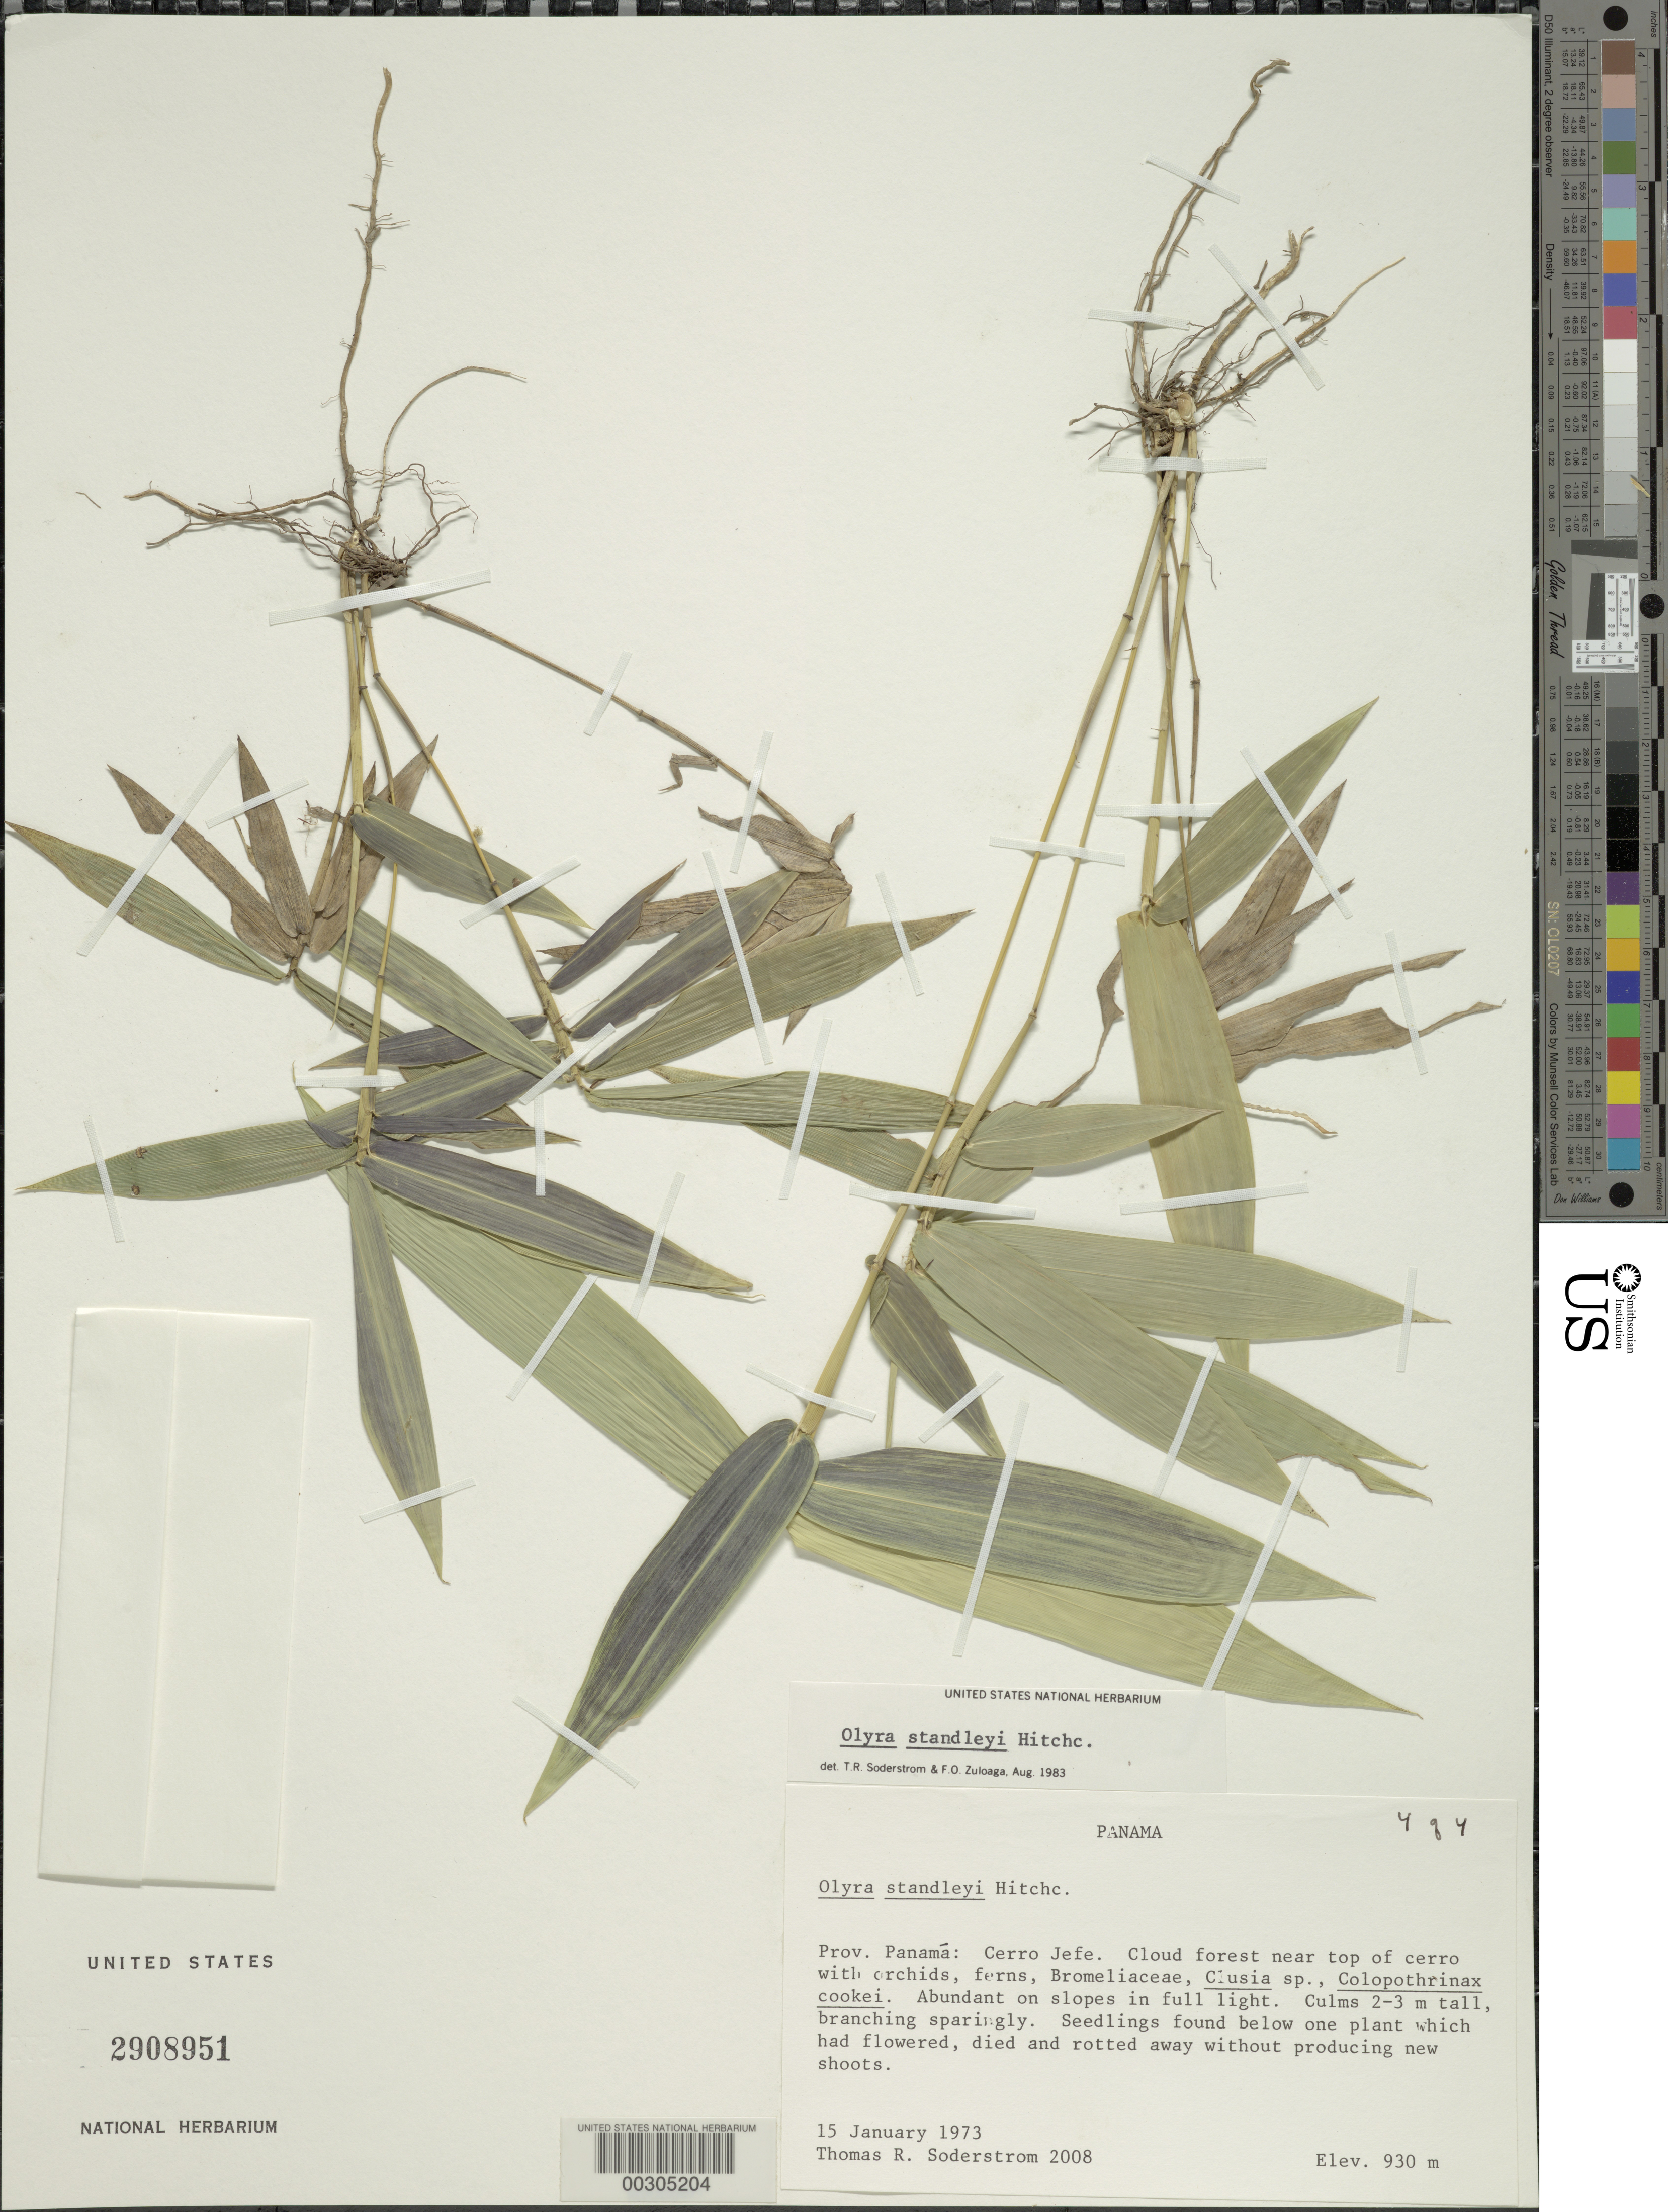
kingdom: Plantae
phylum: Tracheophyta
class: Liliopsida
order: Poales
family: Poaceae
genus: Olyra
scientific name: Olyra standleyi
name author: Hitchc.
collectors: T. R. Soderstrom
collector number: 2008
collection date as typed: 15 Jan 1973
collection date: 1973-01-15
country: Panama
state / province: Panamá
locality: Cerro Jefe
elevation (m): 930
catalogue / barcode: US 2908951